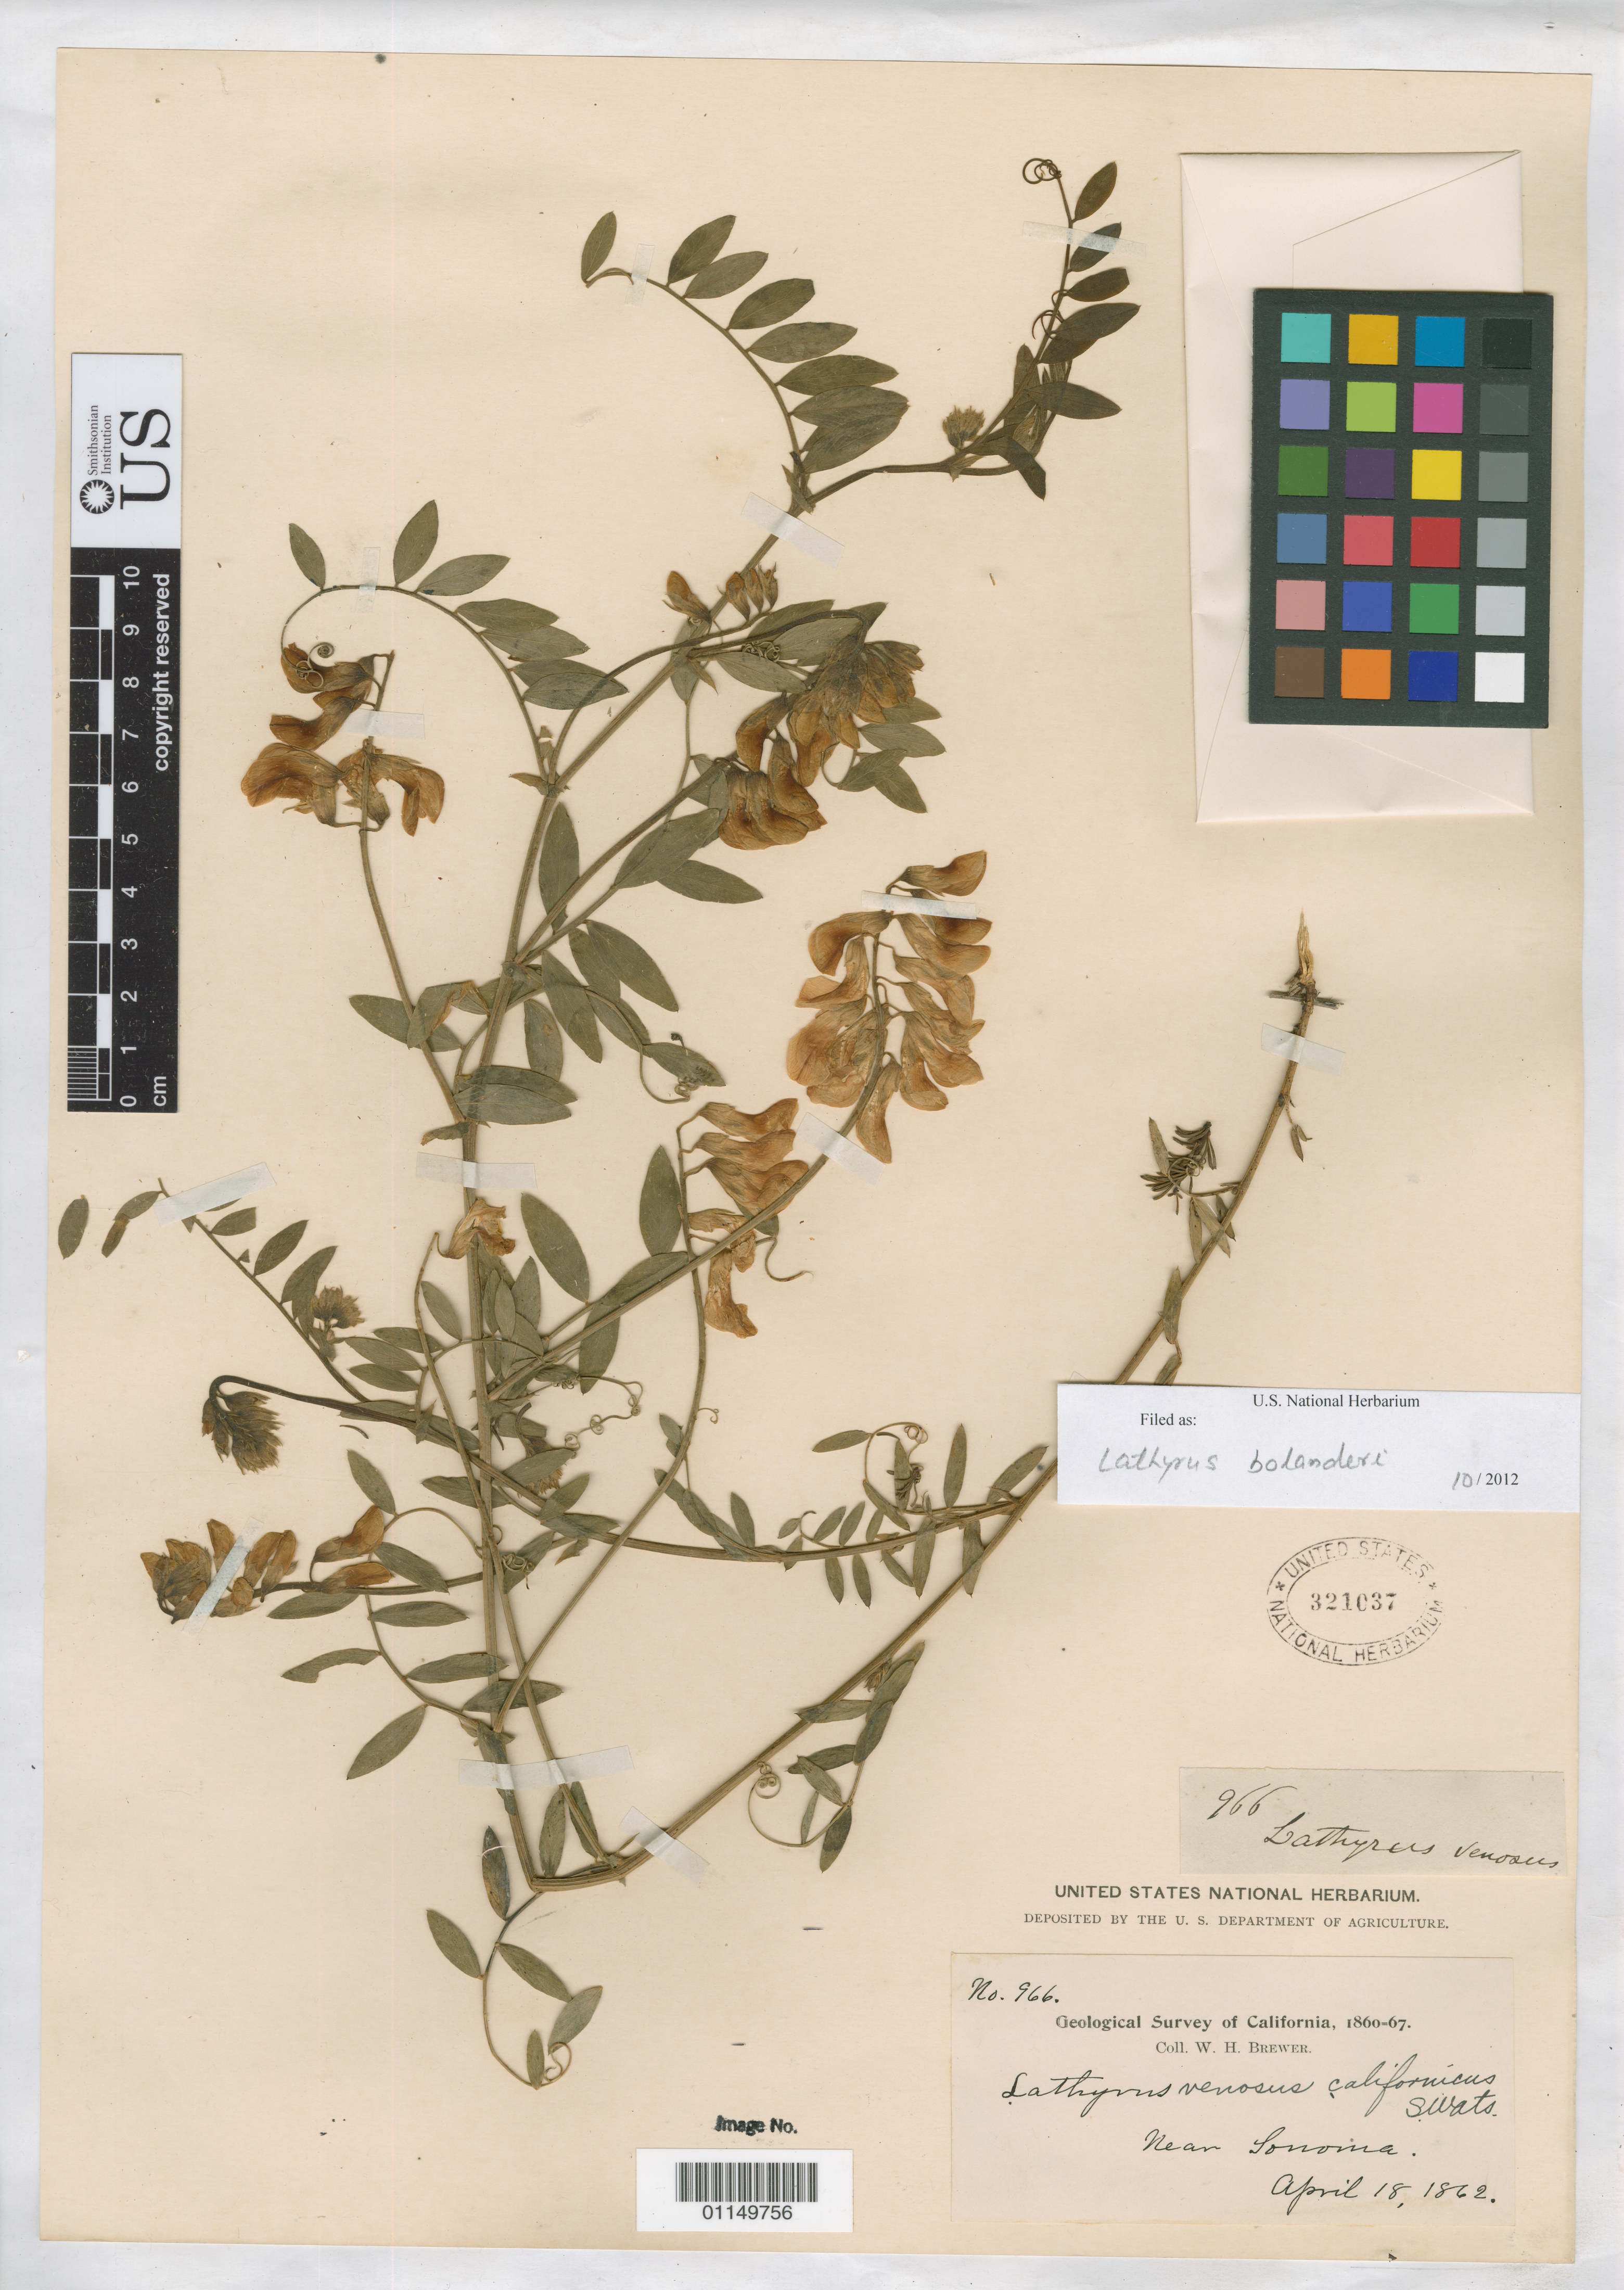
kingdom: Plantae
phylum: Tracheophyta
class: Magnoliopsida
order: Fabales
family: Fabaceae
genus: Lathyrus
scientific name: Lathyrus bolanderi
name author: S. Watson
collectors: W. H. Brewer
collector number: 966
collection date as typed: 18 Apr 1862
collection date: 1862-04-18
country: United States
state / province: California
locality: Near Sonoma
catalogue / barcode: US 321037